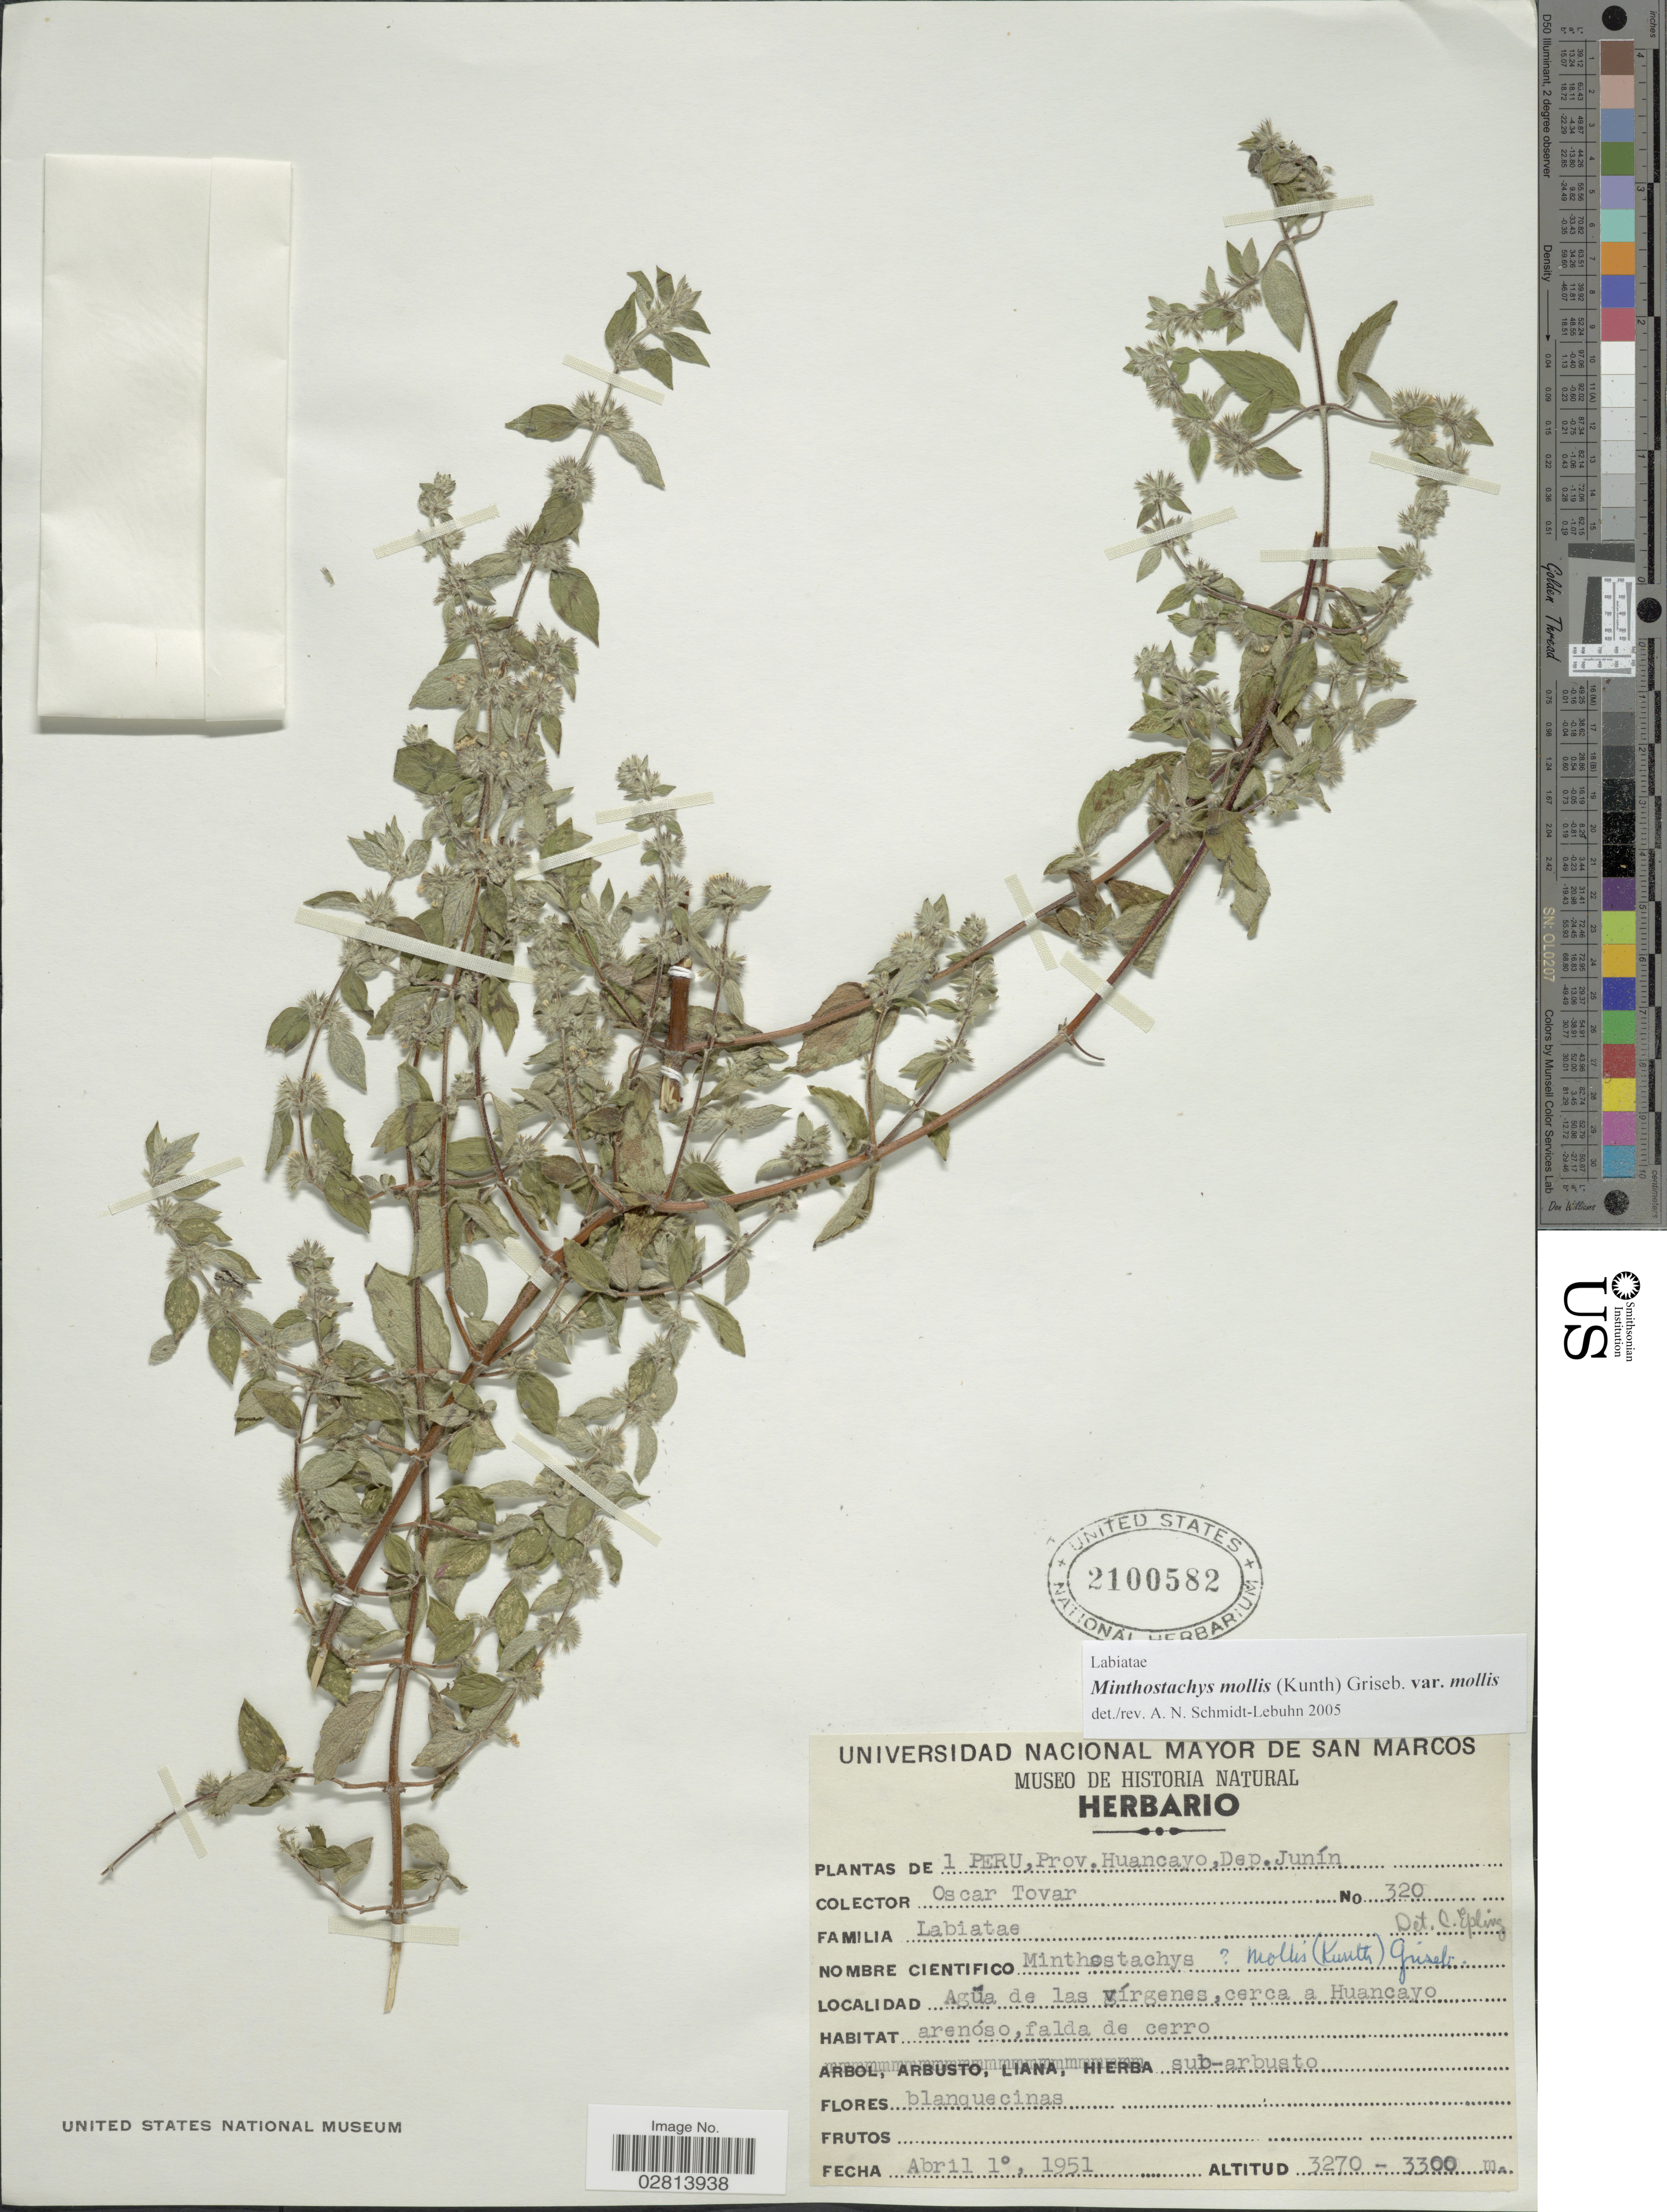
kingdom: Plantae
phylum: Tracheophyta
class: Magnoliopsida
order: Lamiales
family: Lamiaceae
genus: Minthostachys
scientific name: Minthostachys mollis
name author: (Kunth) Griseb.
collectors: Ó. Tovar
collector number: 320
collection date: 1951-04-01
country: Peru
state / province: Junín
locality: Prov. Huancayo, Dep. Junín, Agüa de las vírgenes, cerca a Huancayo.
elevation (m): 3270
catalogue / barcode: US 2100582